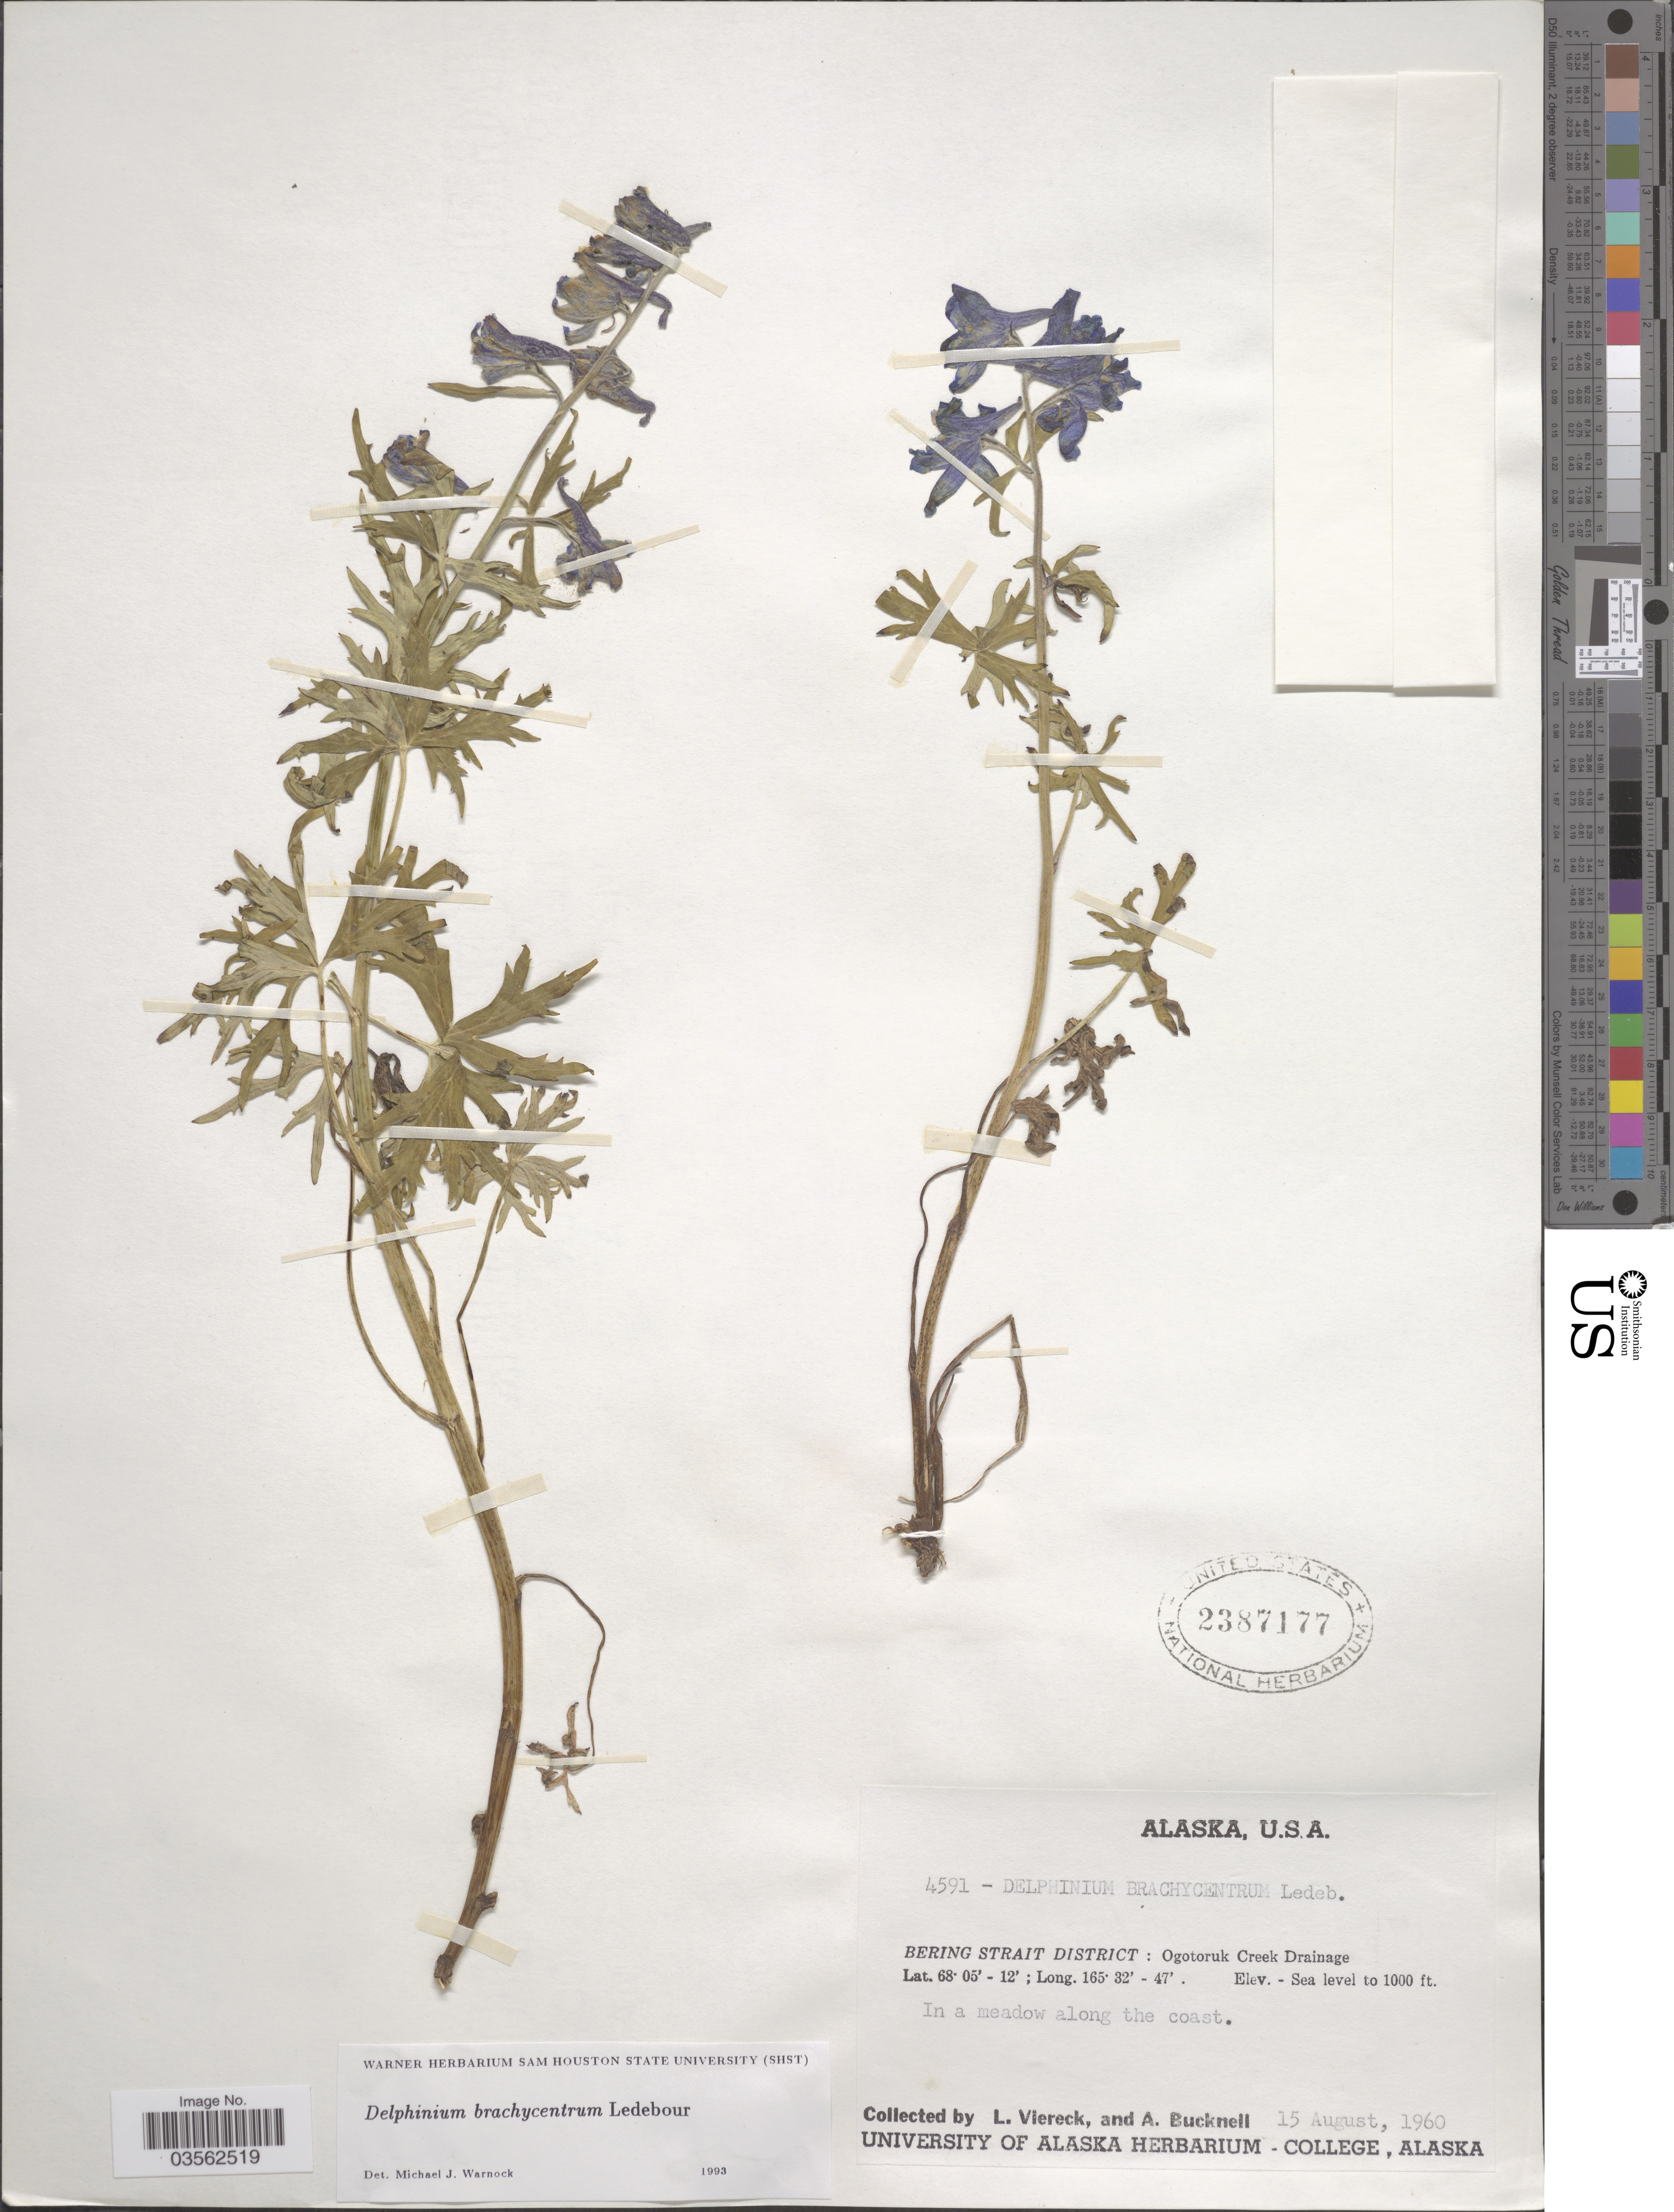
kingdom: Plantae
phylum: Tracheophyta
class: Magnoliopsida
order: Ranunculales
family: Ranunculaceae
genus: Delphinium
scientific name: Delphinium brachycentrum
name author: Ledeb.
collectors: L. Viereck & A. Bucknell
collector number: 4591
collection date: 1960-08-15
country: United States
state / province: Alaska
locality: U.S.A. Bering Strait District: Ogotoruk Creek Drainage.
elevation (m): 0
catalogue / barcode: US 2387177